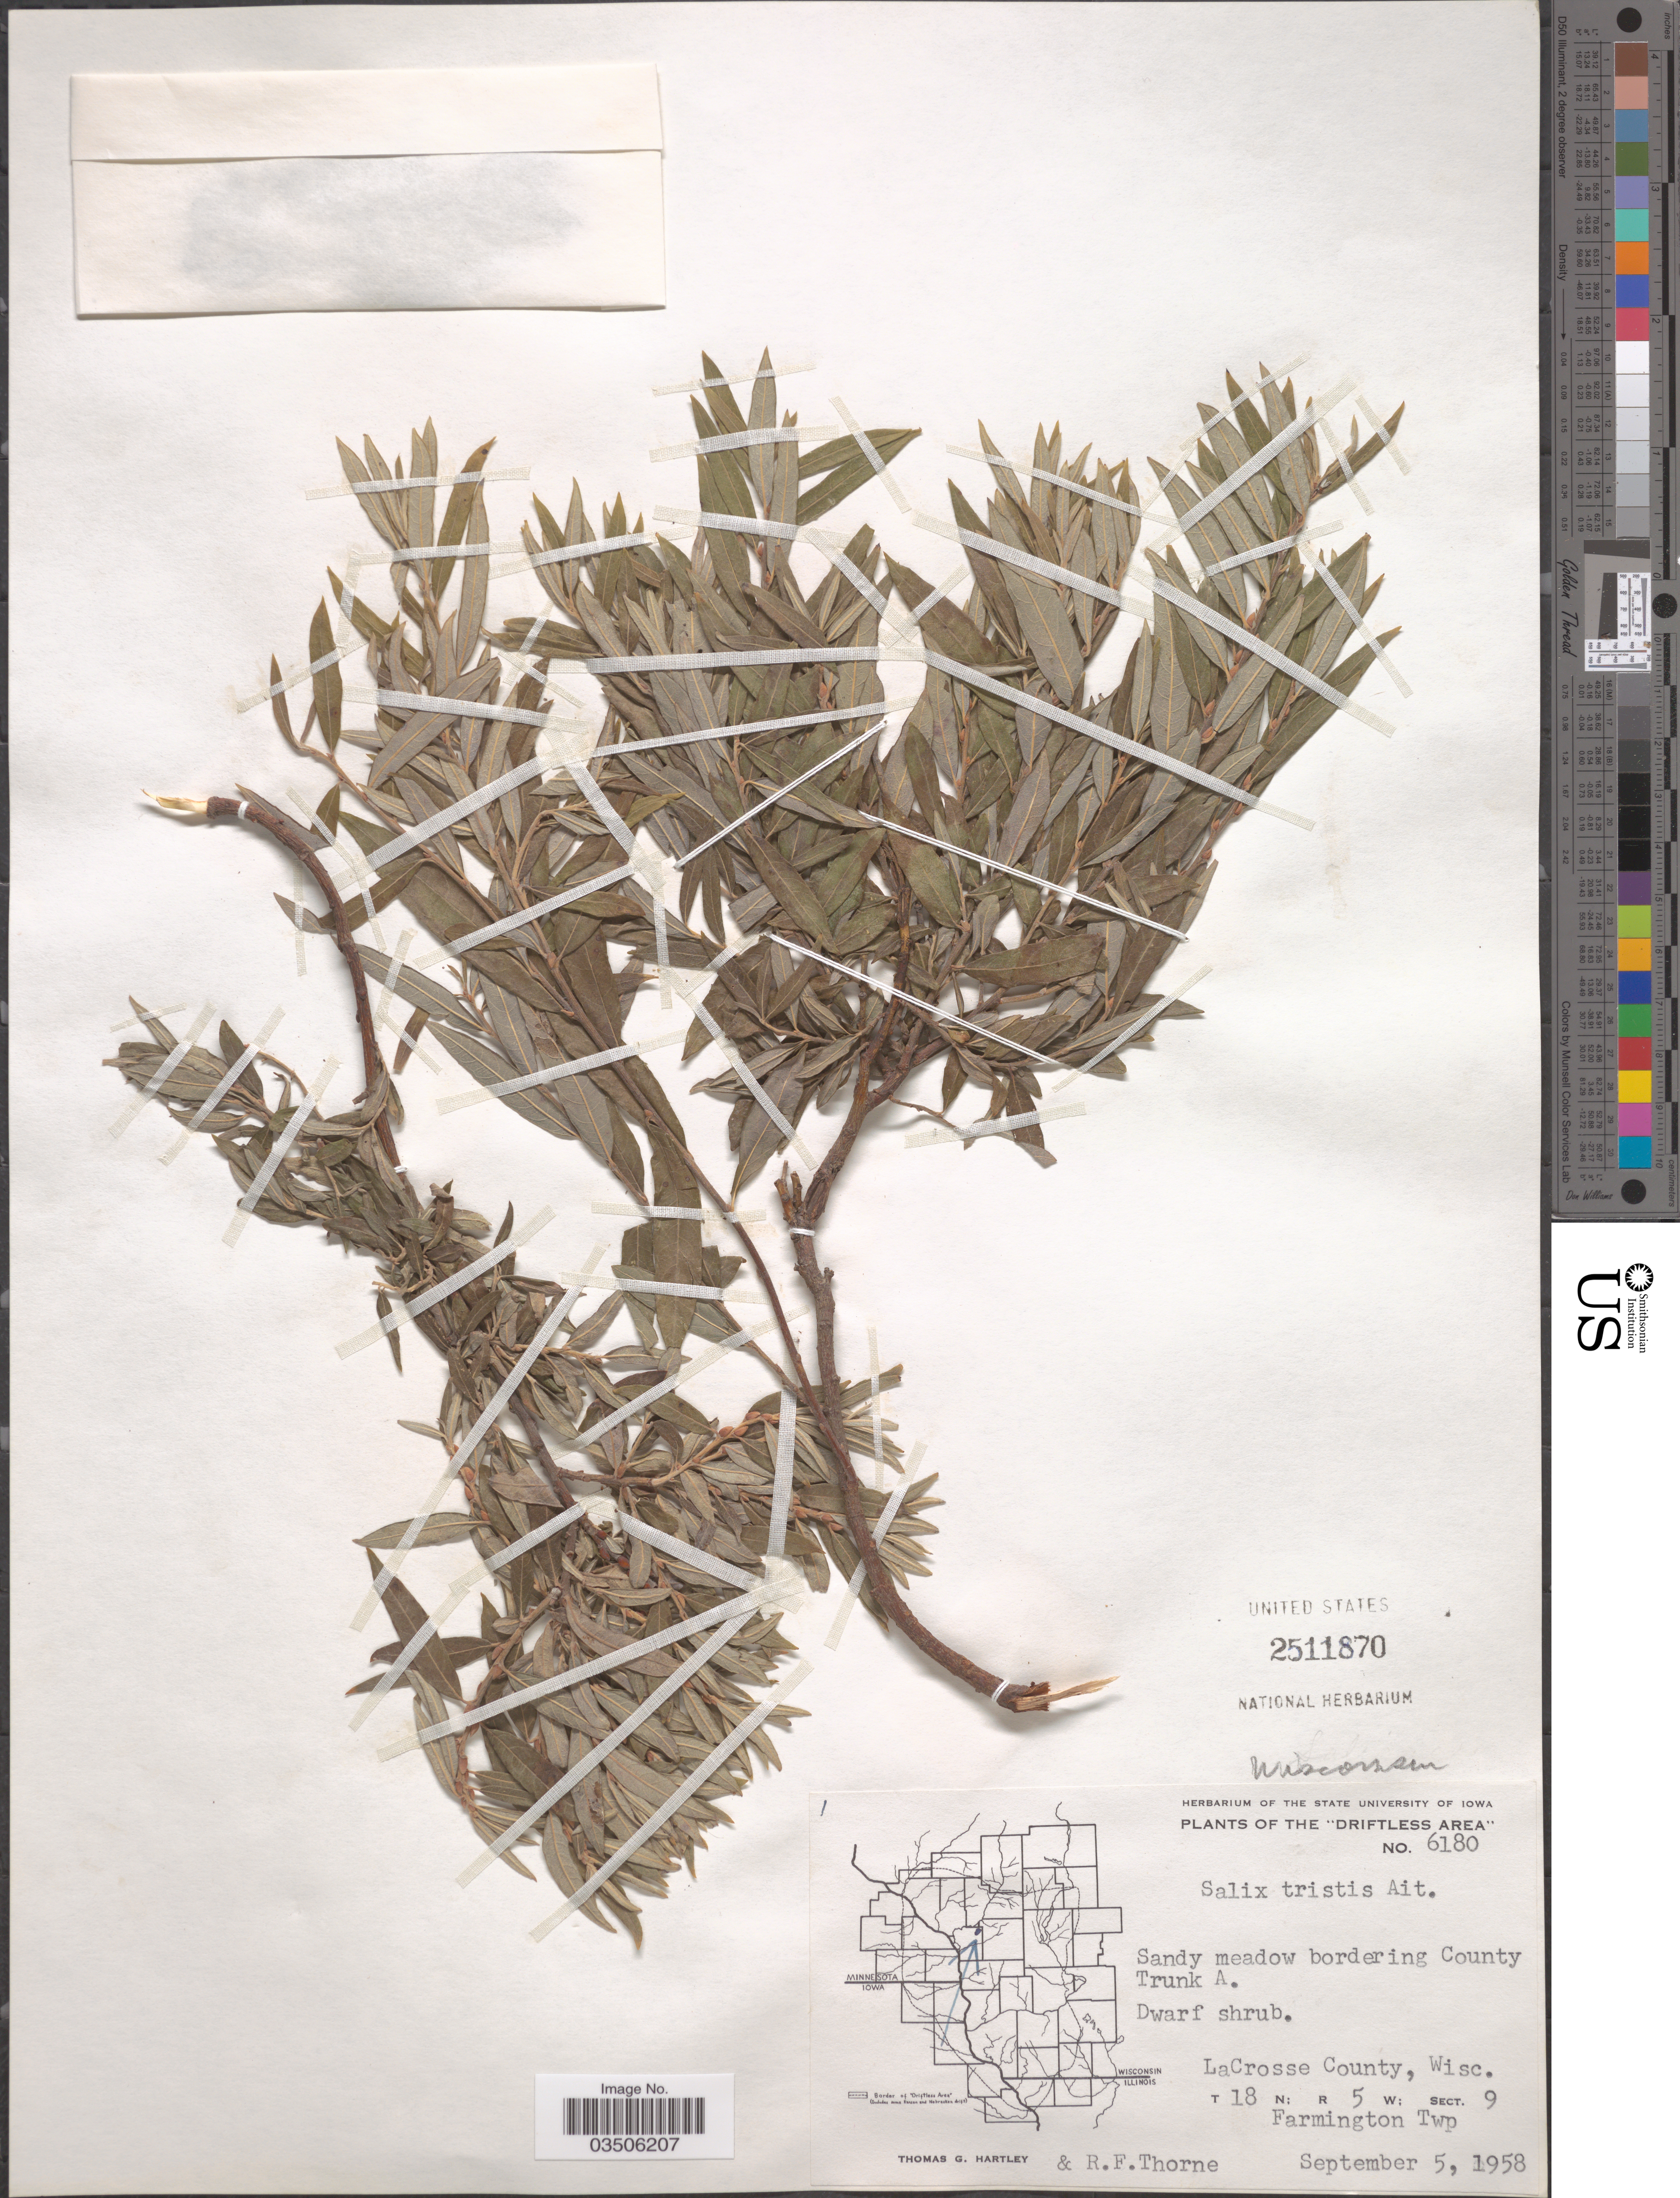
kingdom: Plantae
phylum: Tracheophyta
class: Magnoliopsida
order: Malpighiales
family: Salicaceae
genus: Salix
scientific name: Salix tristis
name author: Aiton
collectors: T. G. Hartley & R. Thorne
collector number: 6180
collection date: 1958-09-05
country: United States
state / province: Wisconsin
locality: Driftless Area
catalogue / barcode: US 2511870